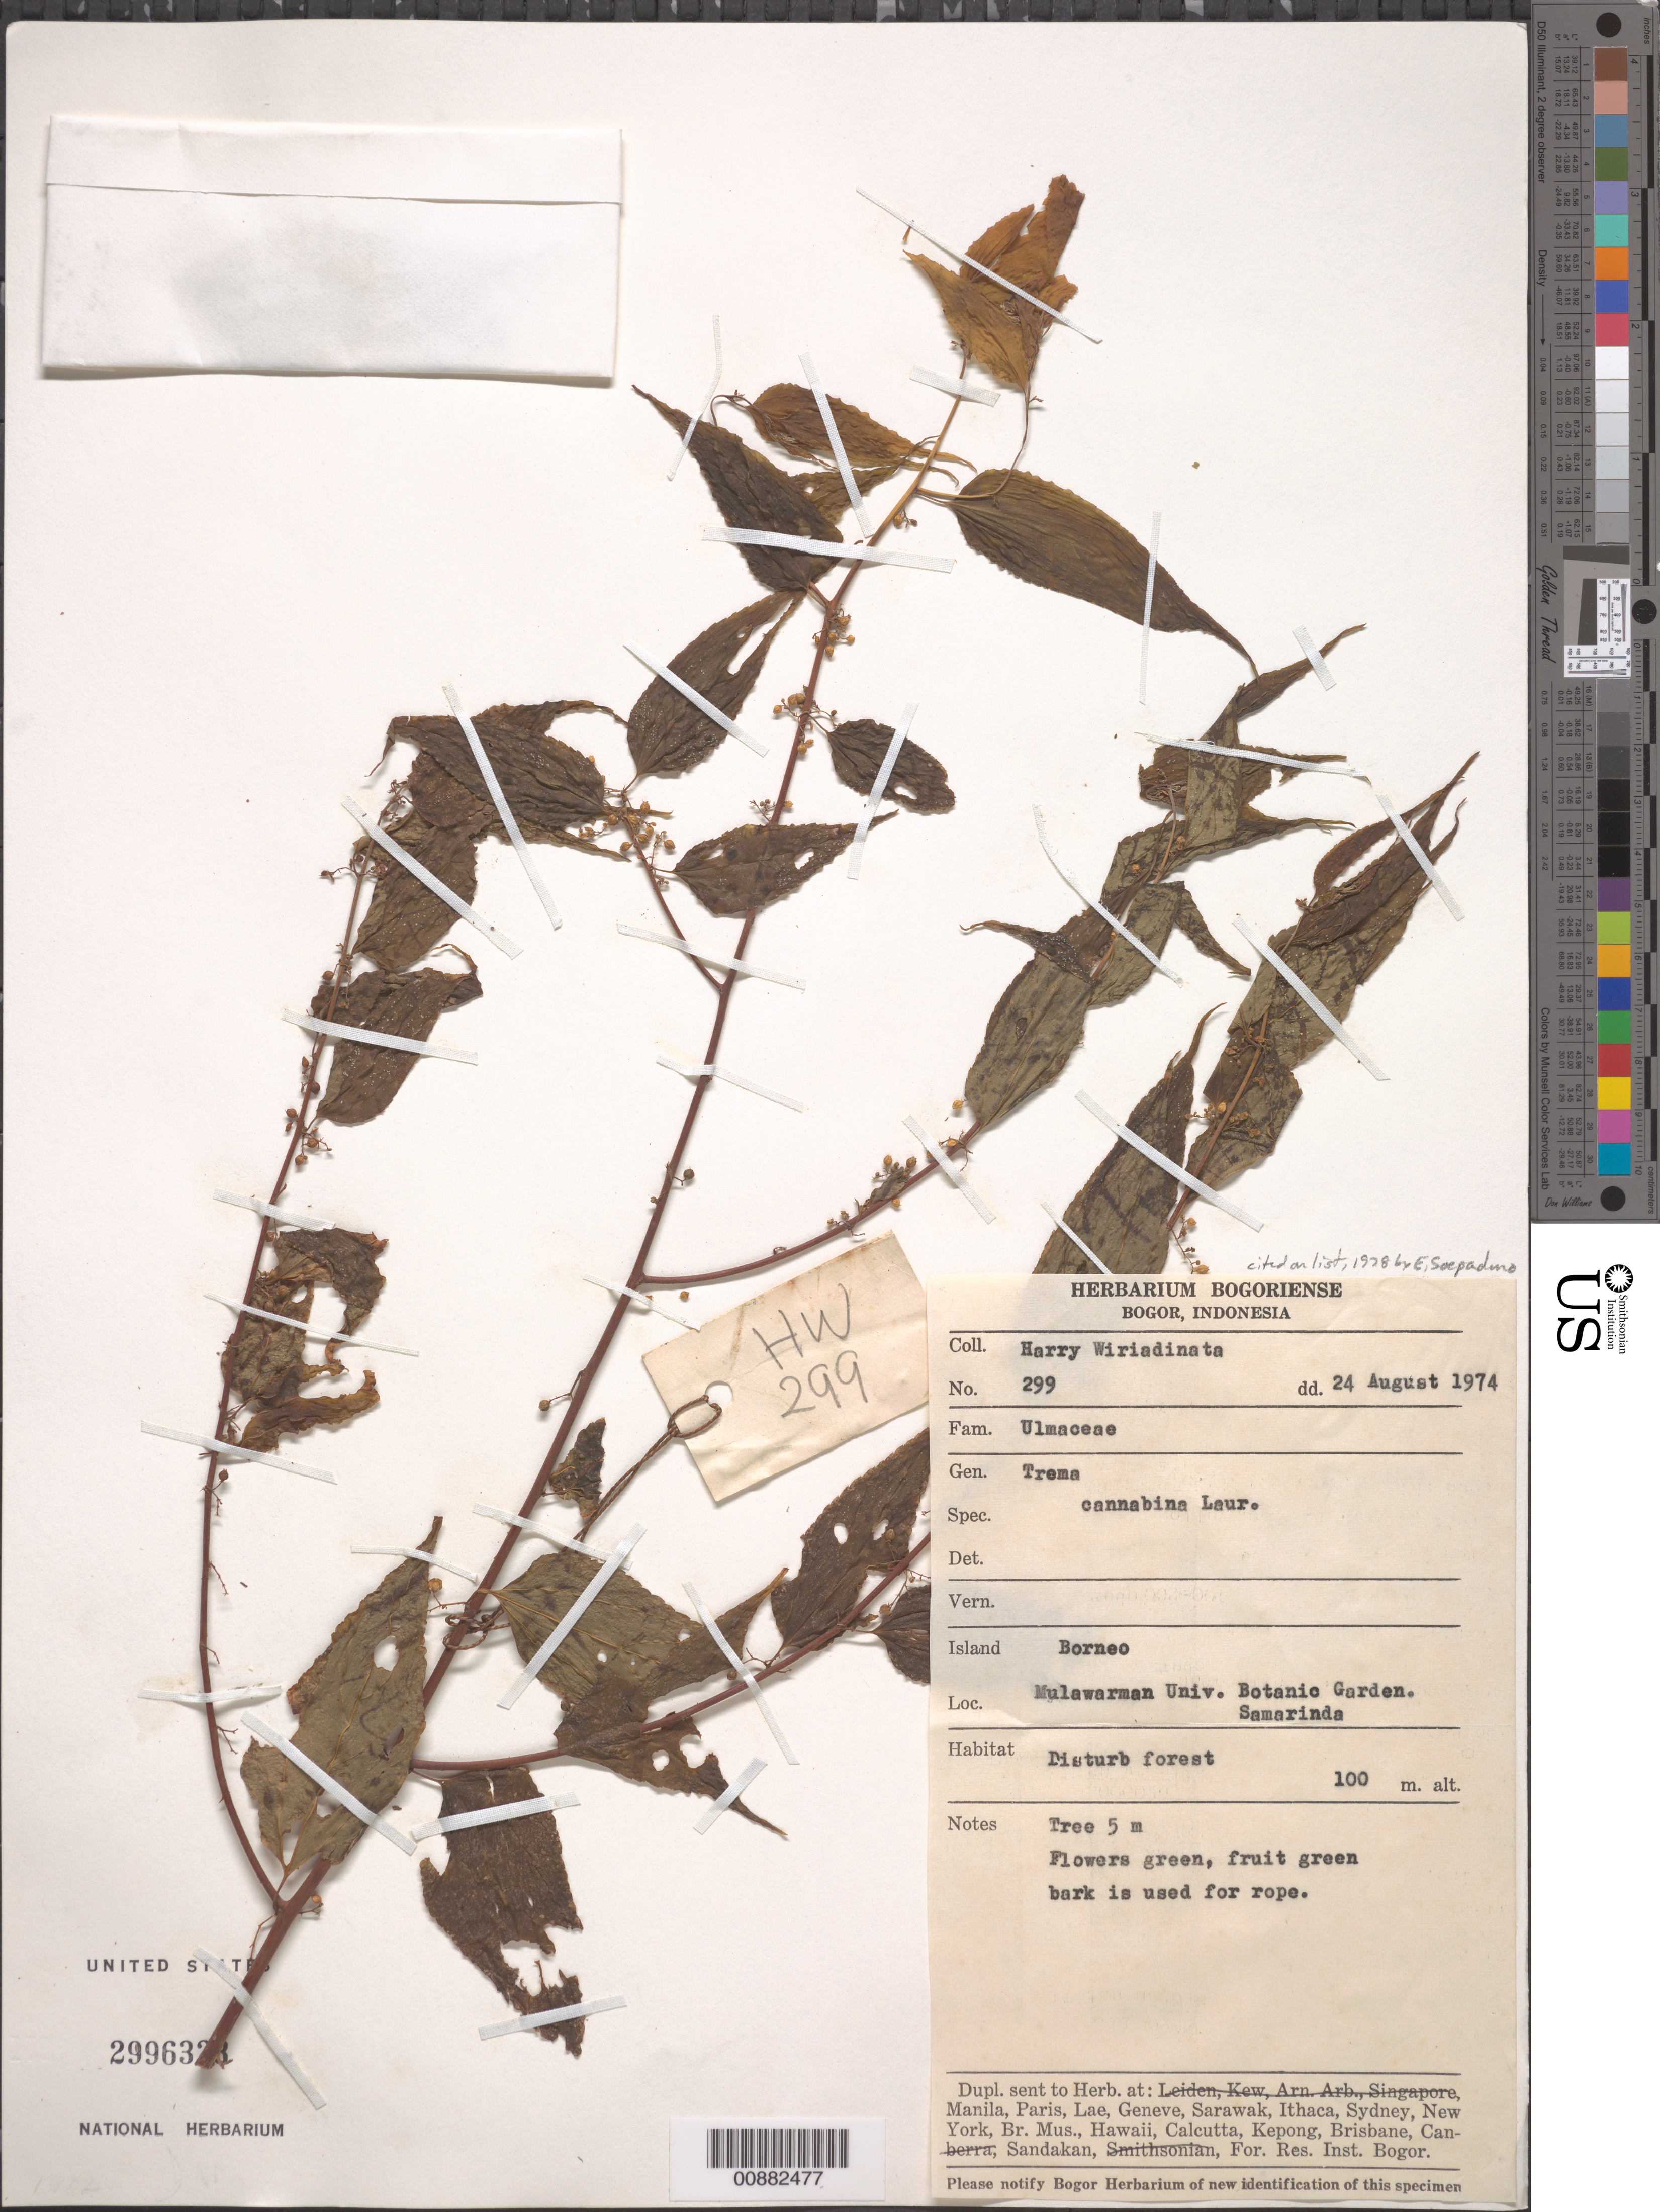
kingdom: Plantae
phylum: Tracheophyta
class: Magnoliopsida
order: Rosales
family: Cannabaceae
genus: Trema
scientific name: Trema cannabina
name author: Lour.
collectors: H. Wiriadinata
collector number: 299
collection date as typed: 24 Aug 1974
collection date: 1974-08-24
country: Indonesia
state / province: Kalimantan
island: Borneo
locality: Mulawarman Univ. Botanic Garden Smarinda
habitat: Disturb forest.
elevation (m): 100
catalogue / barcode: US 2996323